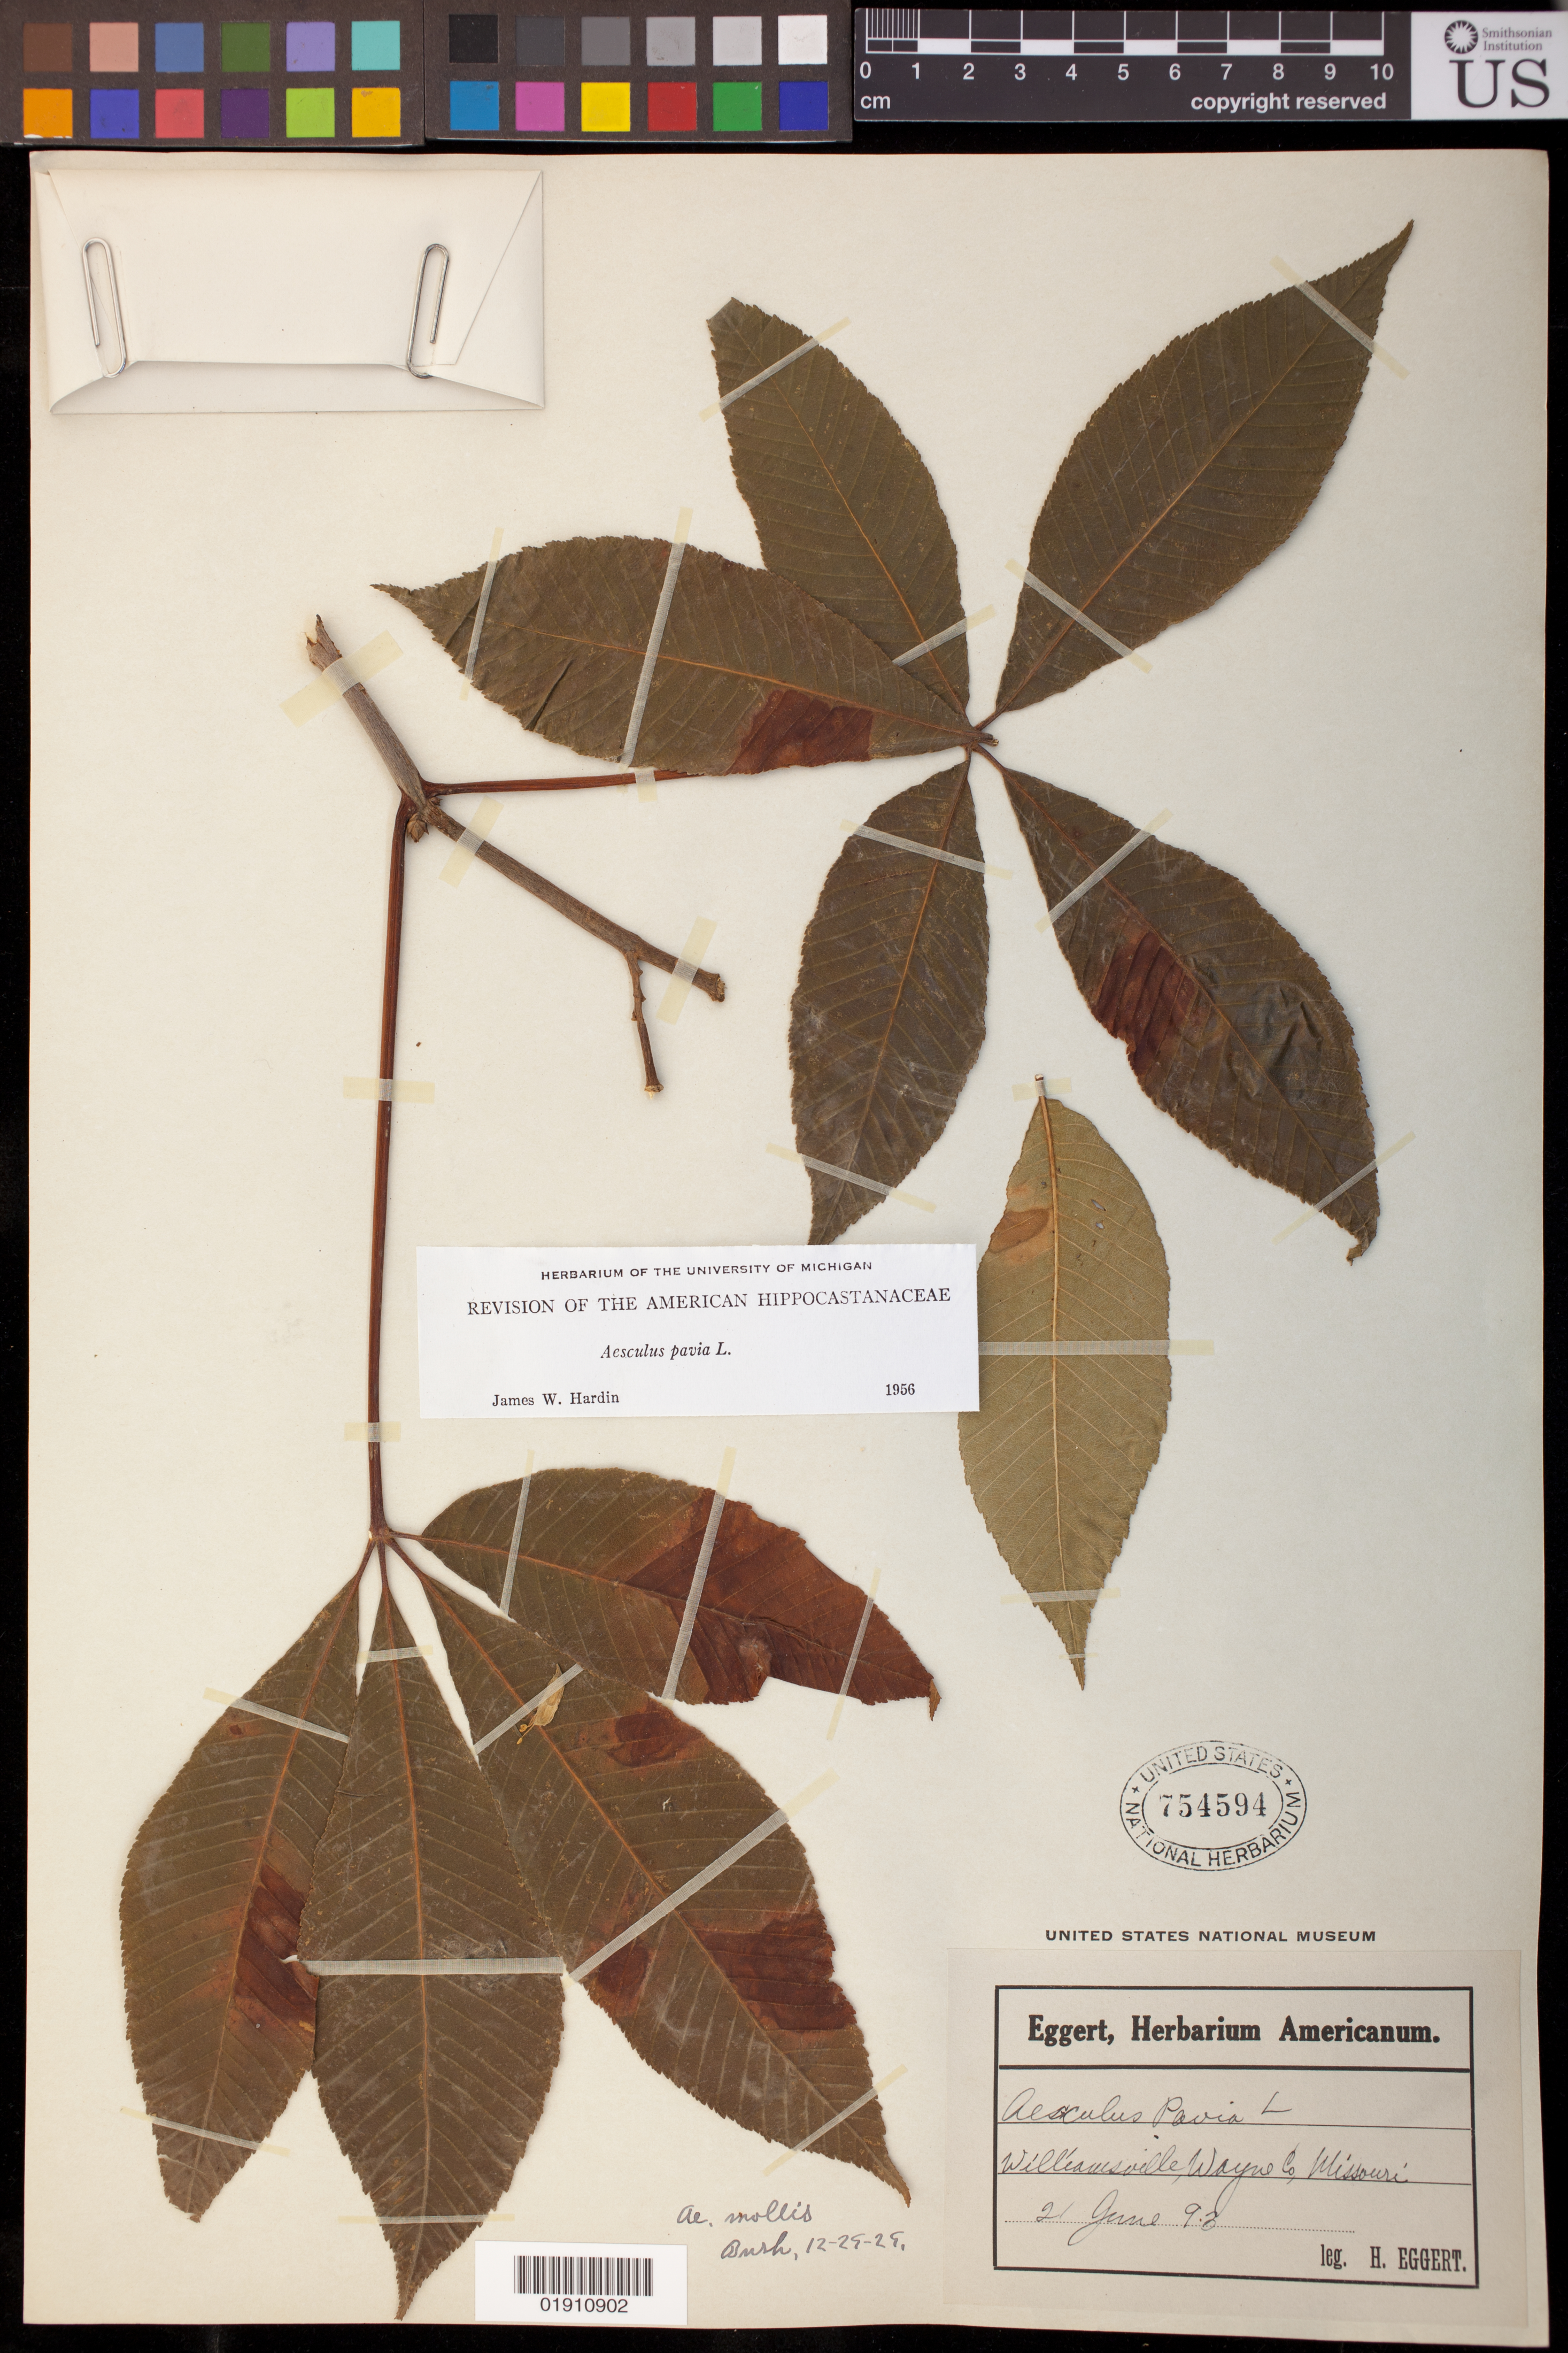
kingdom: Plantae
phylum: Tracheophyta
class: Magnoliopsida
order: Sapindales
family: Sapindaceae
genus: Aesculus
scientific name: Aesculus pavia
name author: L.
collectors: H. Eggert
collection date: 1893-06-21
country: United States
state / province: Missouri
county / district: Wayne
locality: Williamsville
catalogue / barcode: US 754594